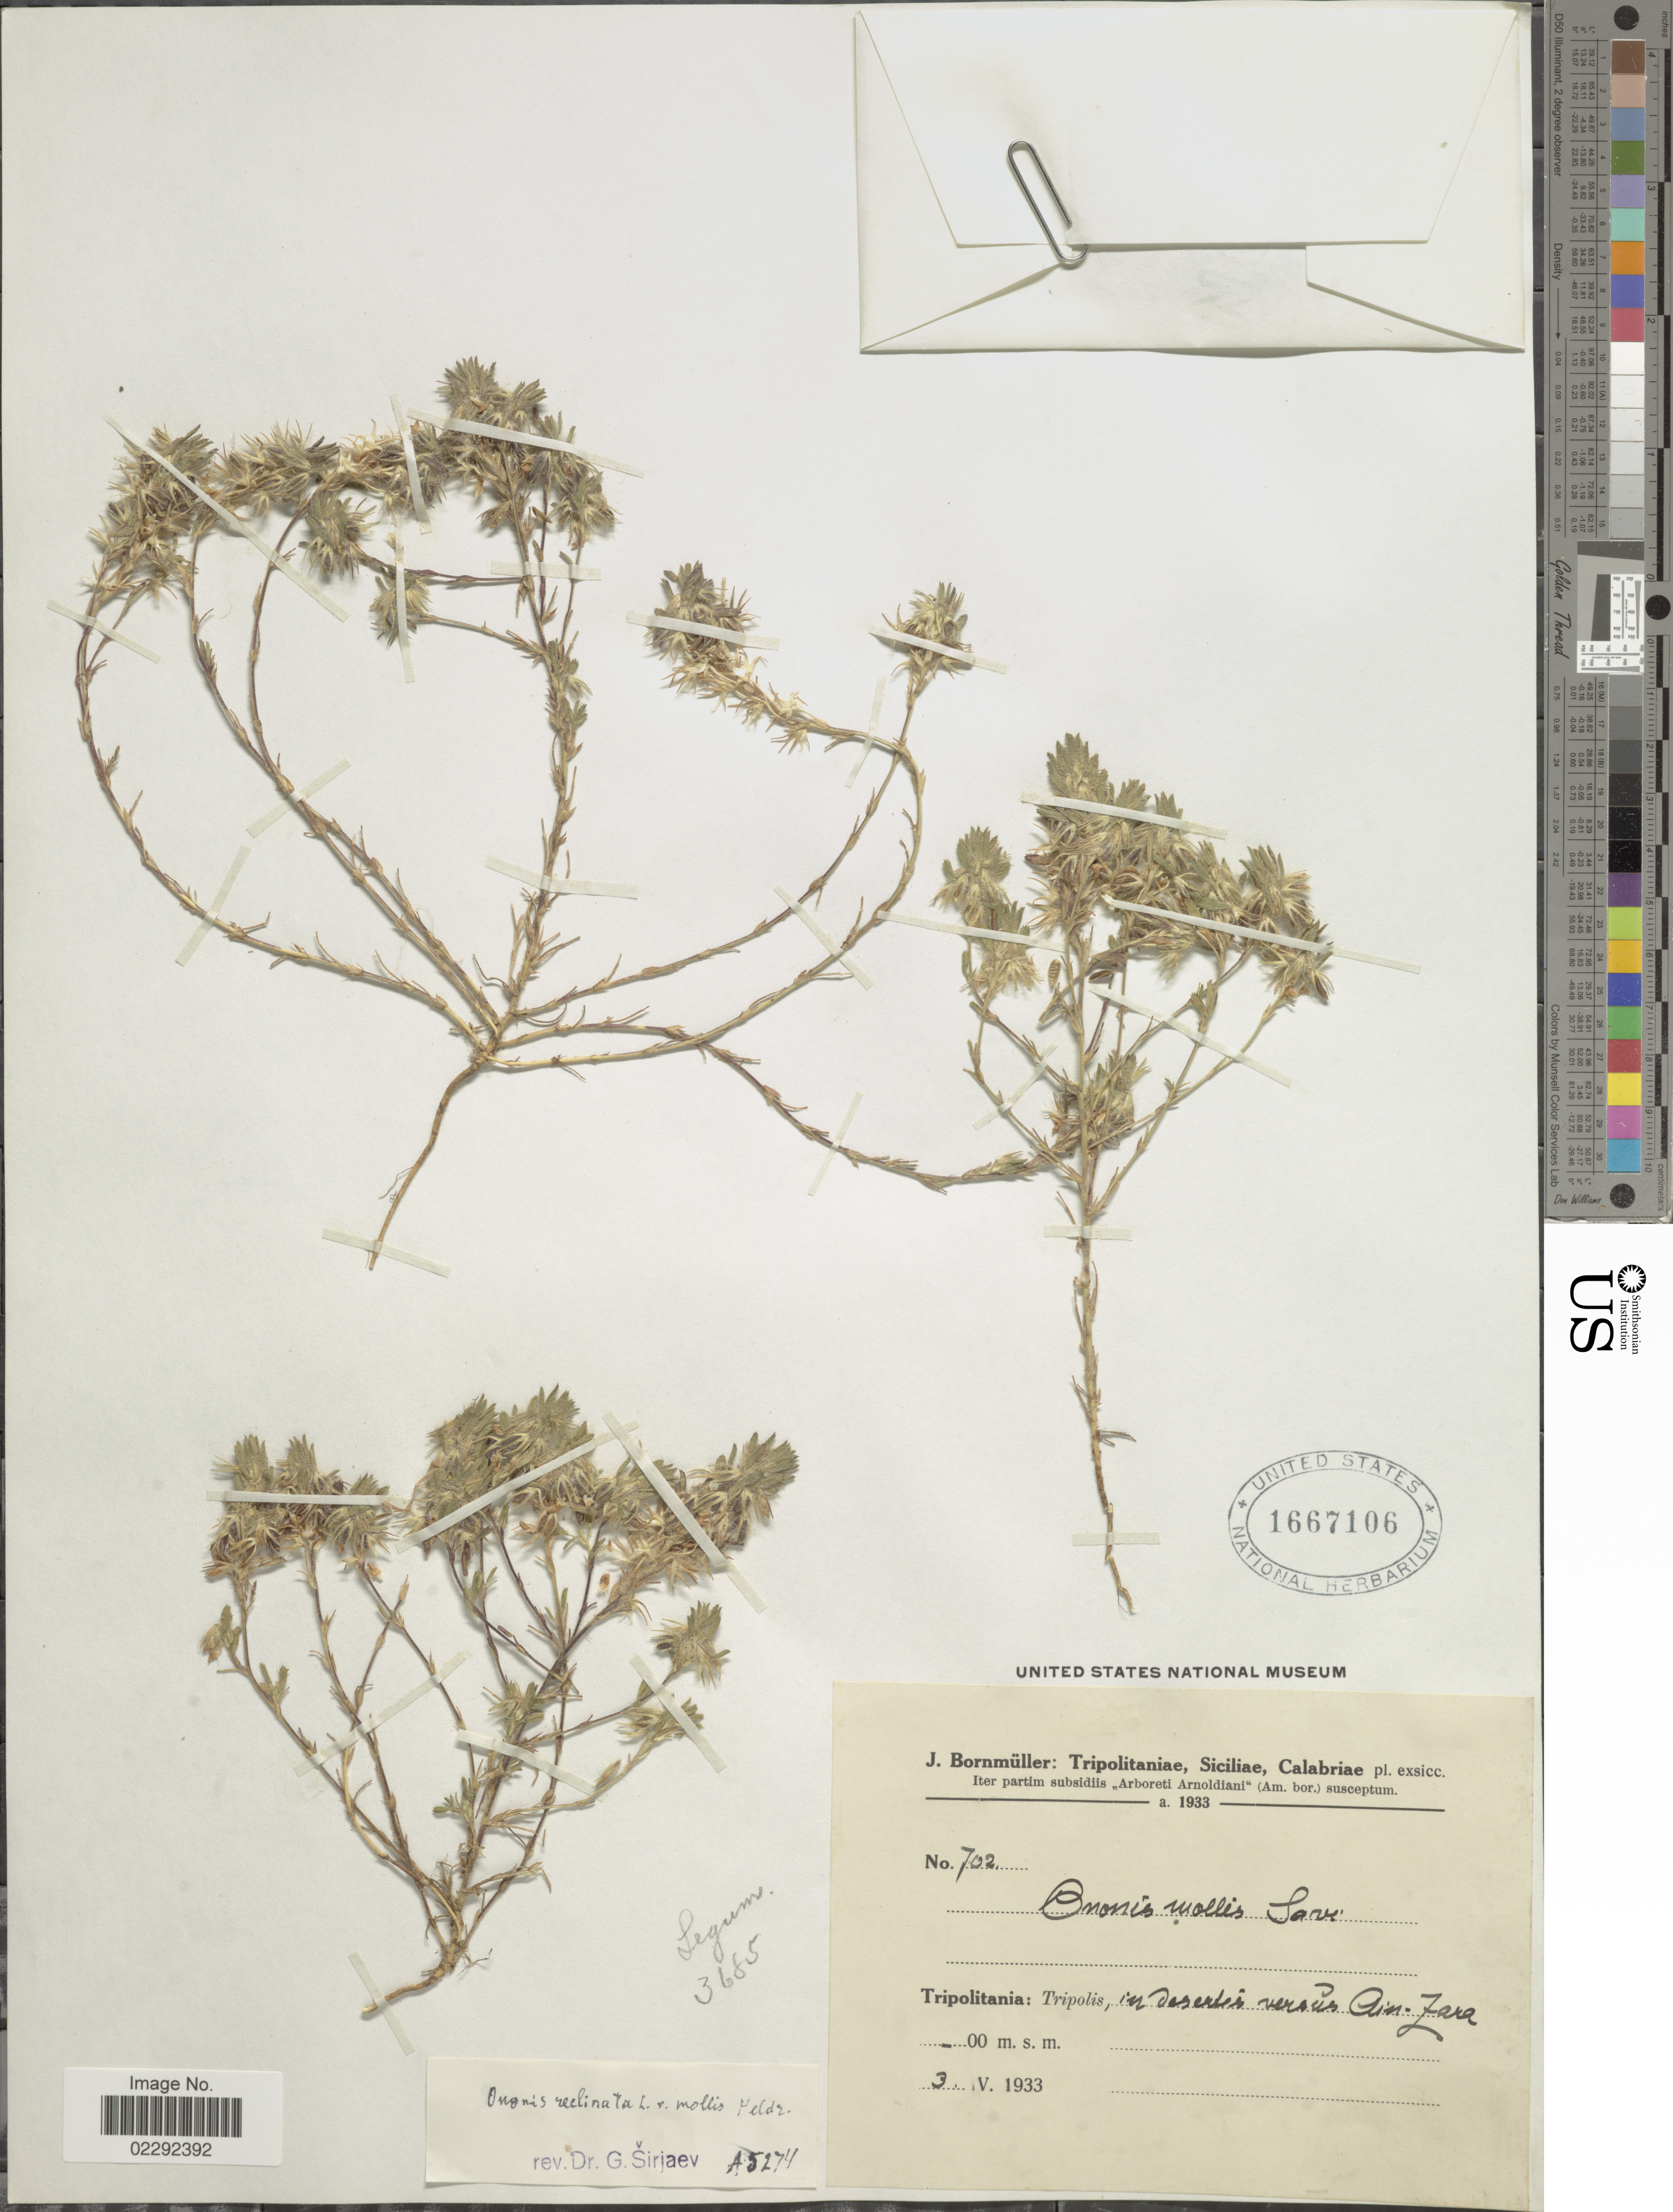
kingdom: Plantae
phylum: Tracheophyta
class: Magnoliopsida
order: Fabales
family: Fabaceae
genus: Ononis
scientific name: Ononis reclinata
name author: L.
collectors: J. Bornmüller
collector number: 702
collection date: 1933-05-03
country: Libya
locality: Tripolitania: Tripolis, in desertis versus Ain Zara.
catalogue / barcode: US 1667106